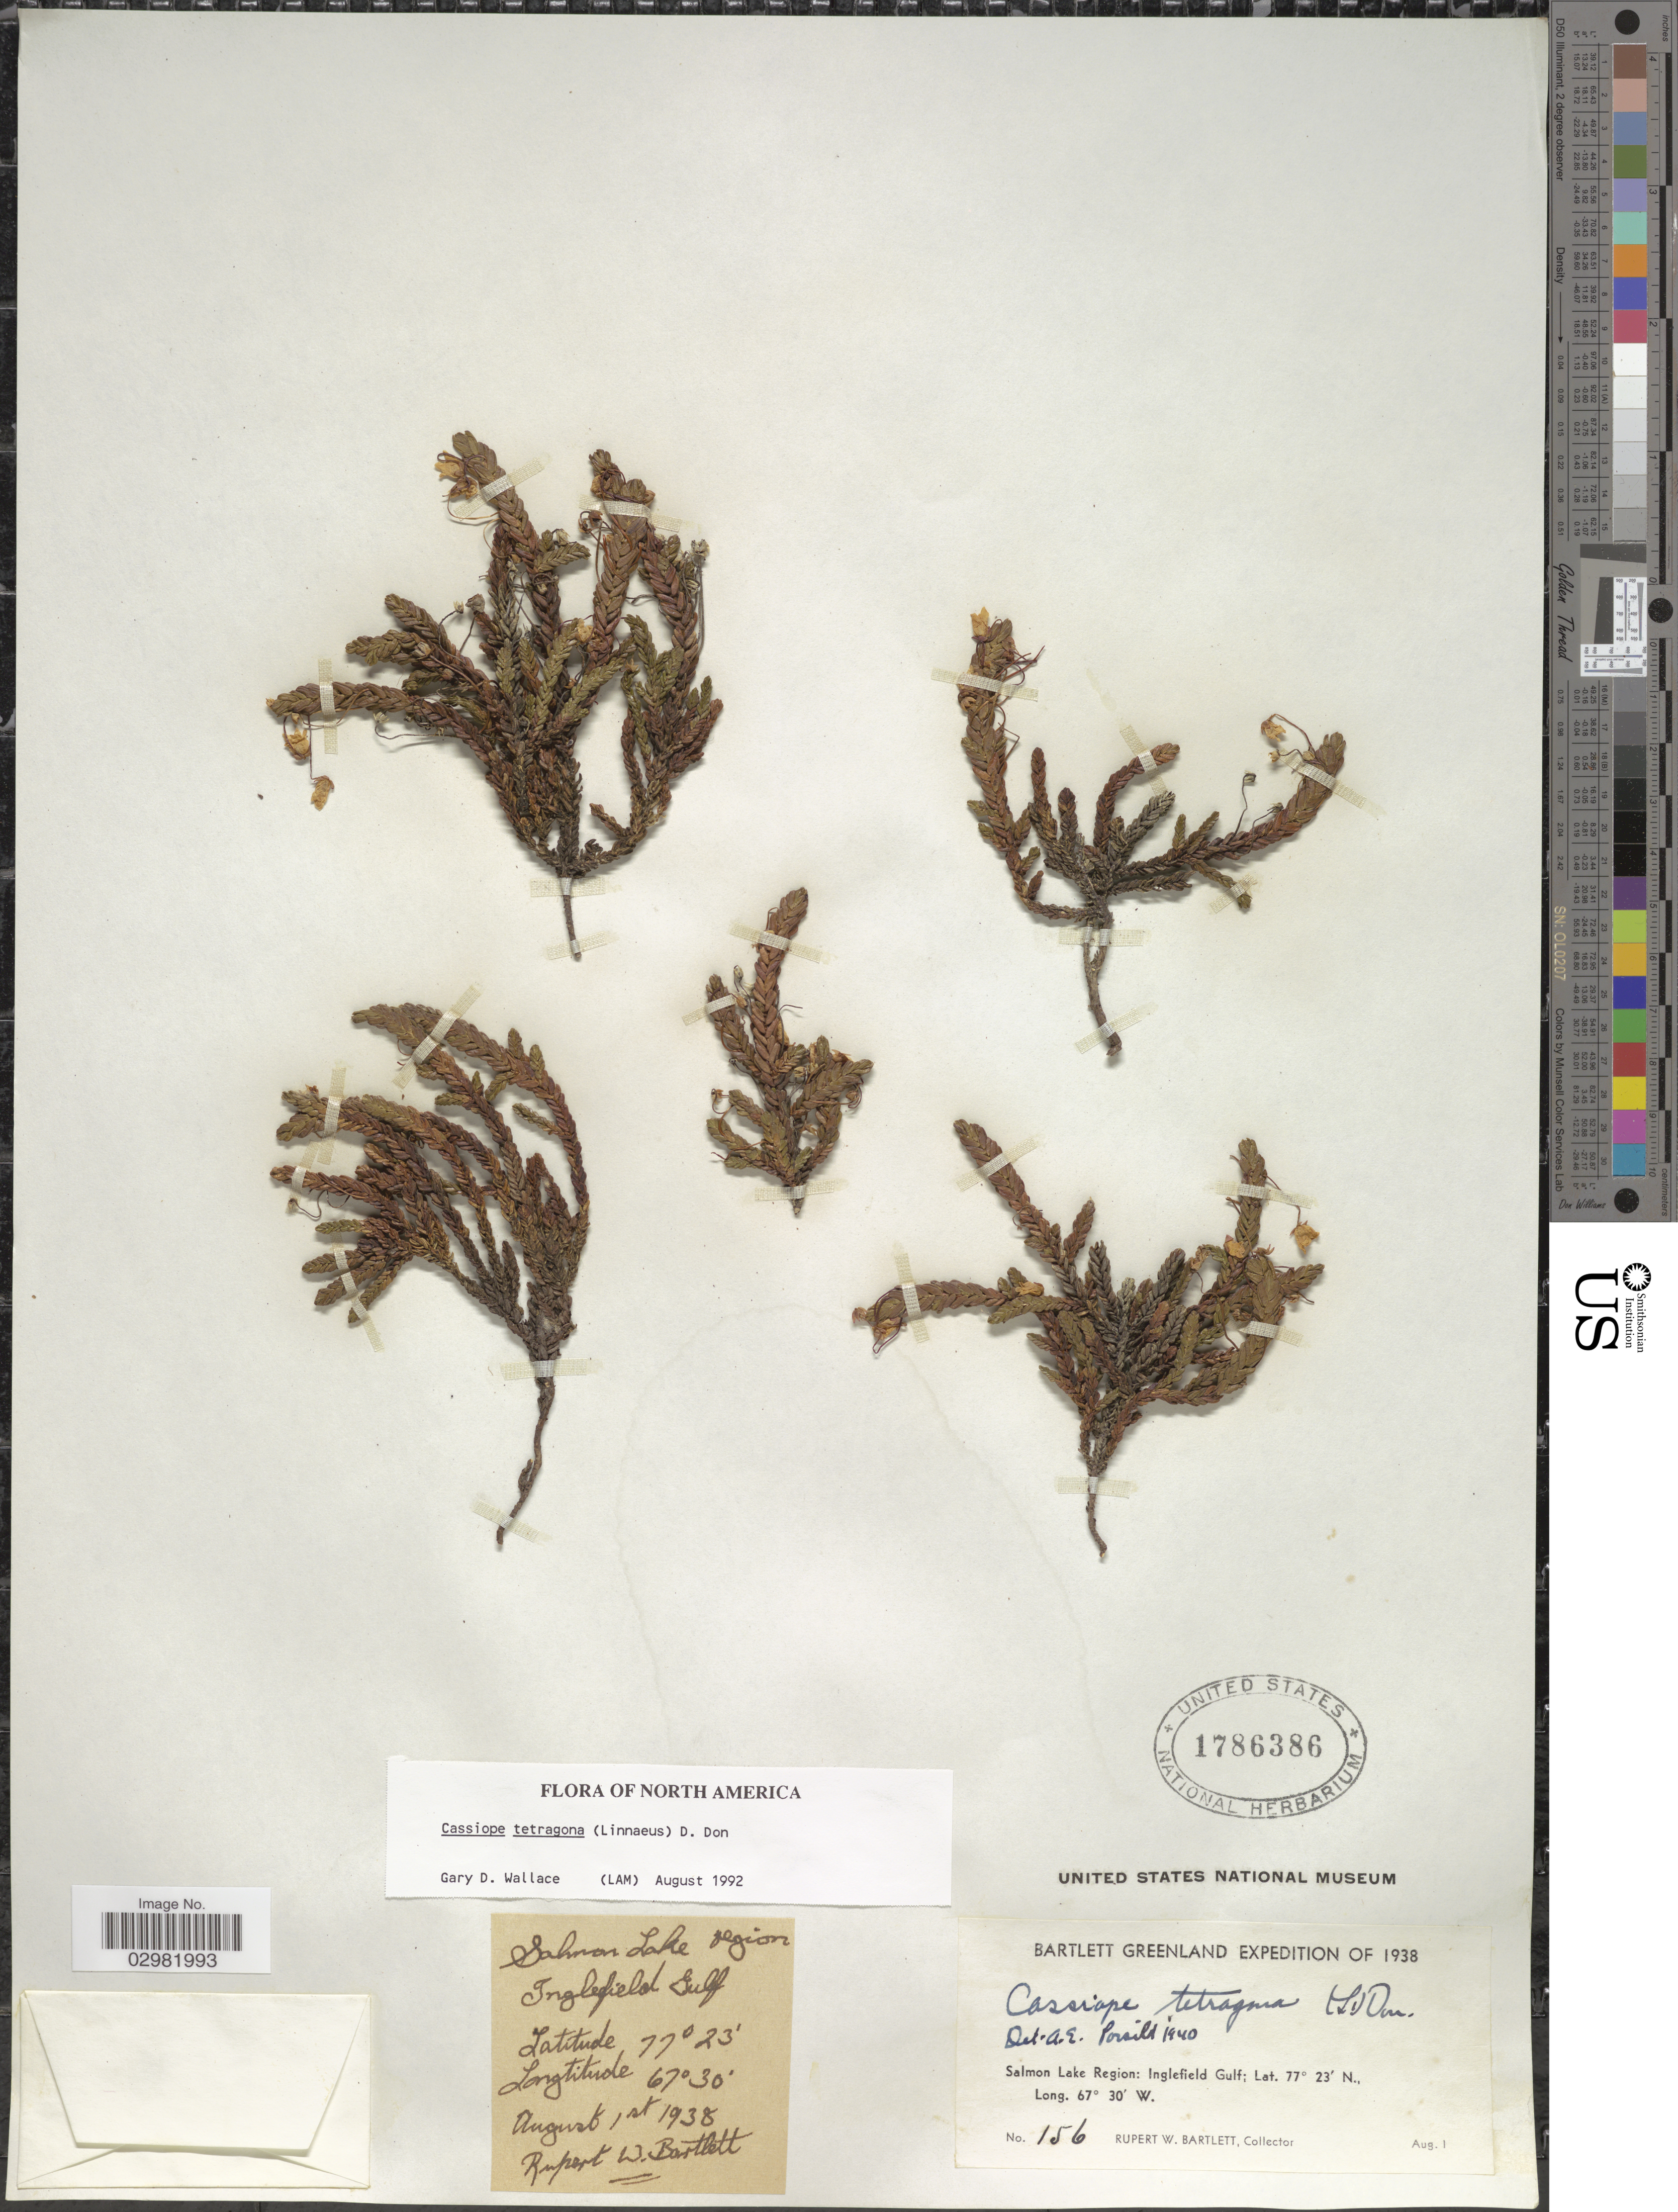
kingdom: Plantae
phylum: Tracheophyta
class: Magnoliopsida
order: Ericales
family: Ericaceae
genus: Cassiope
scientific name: Cassiope tetragona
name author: (L.) D. Don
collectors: R. W. Bartlett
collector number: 156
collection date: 1938-08-01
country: Greenland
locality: Salmon Lake Region: Inglefield Gulf.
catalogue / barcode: US 1786386